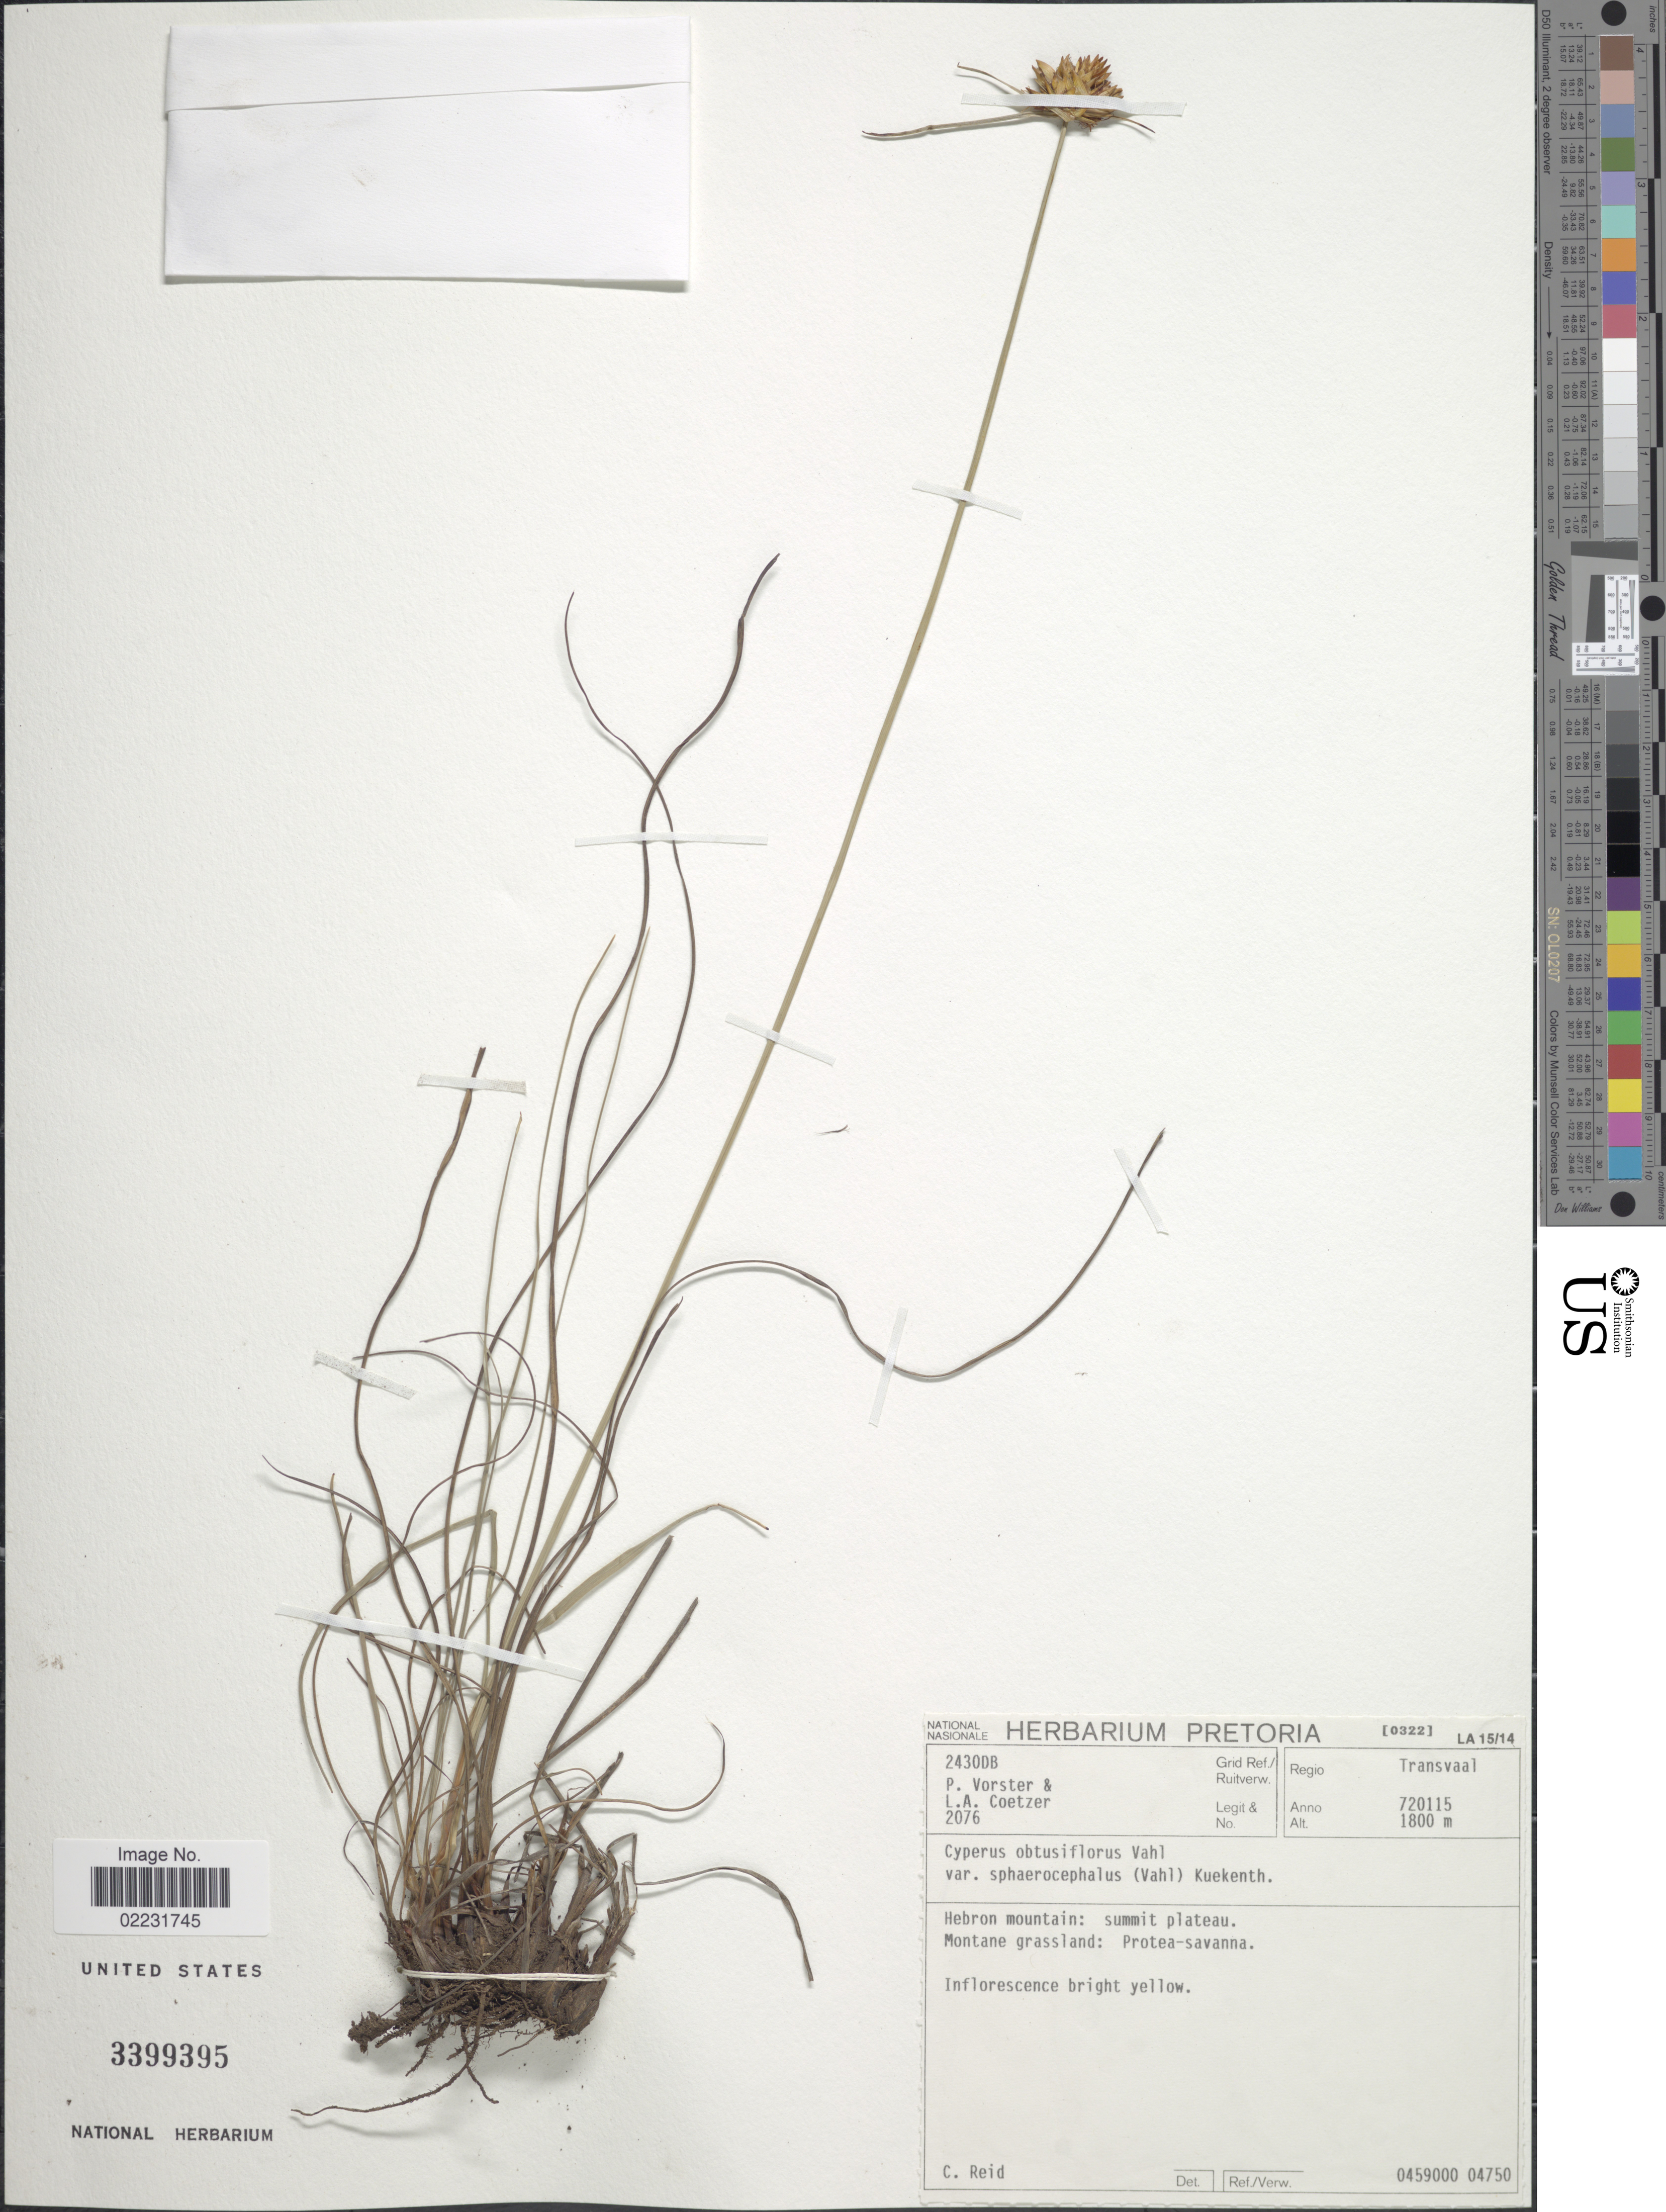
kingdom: Plantae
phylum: Tracheophyta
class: Liliopsida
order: Poales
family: Cyperaceae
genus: Cyperus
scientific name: Cyperus obtusiflorus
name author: Vahl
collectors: P. Vorster & L. Coetzer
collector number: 2076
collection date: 1972-01-15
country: South Africa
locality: Regio Transvaal. Hebron mountain: summit plateau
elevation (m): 1800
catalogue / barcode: US 3399395